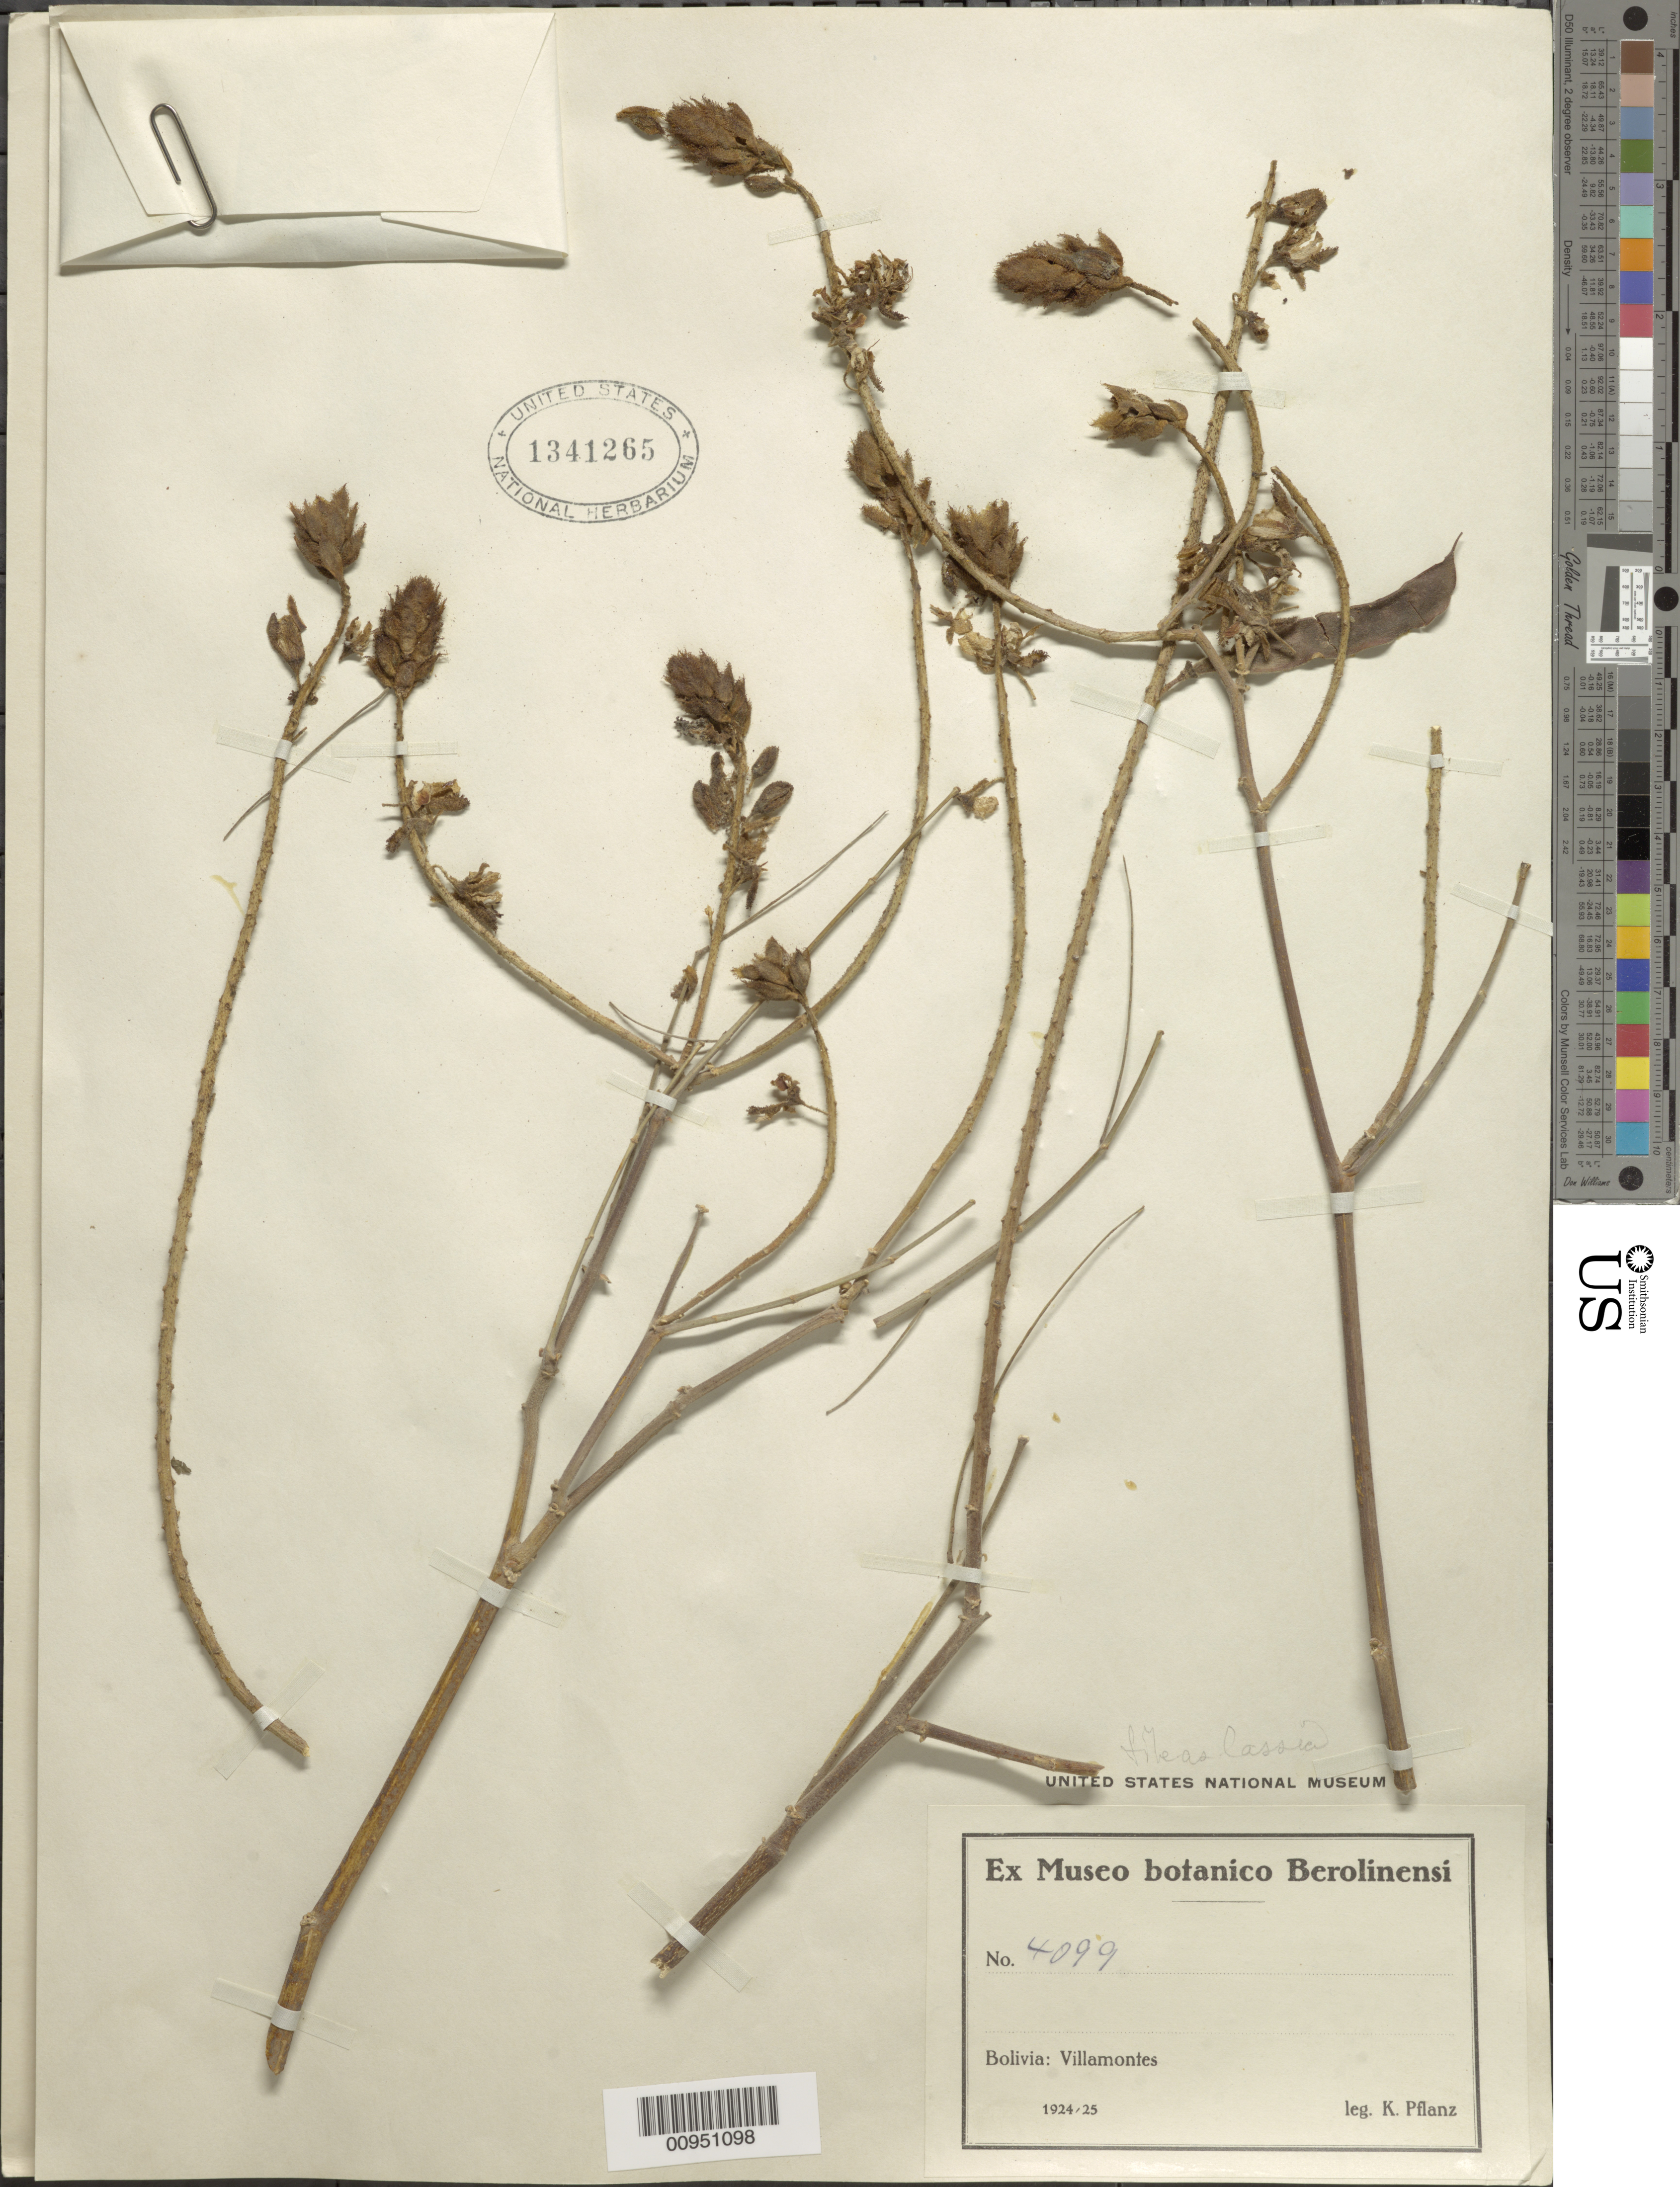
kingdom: Plantae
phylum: Tracheophyta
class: Magnoliopsida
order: Fabales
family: Fabaceae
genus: Cassia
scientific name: Cassia sp.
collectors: K. Pflanz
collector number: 4099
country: Bolivia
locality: Villamontes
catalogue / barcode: US 1341265